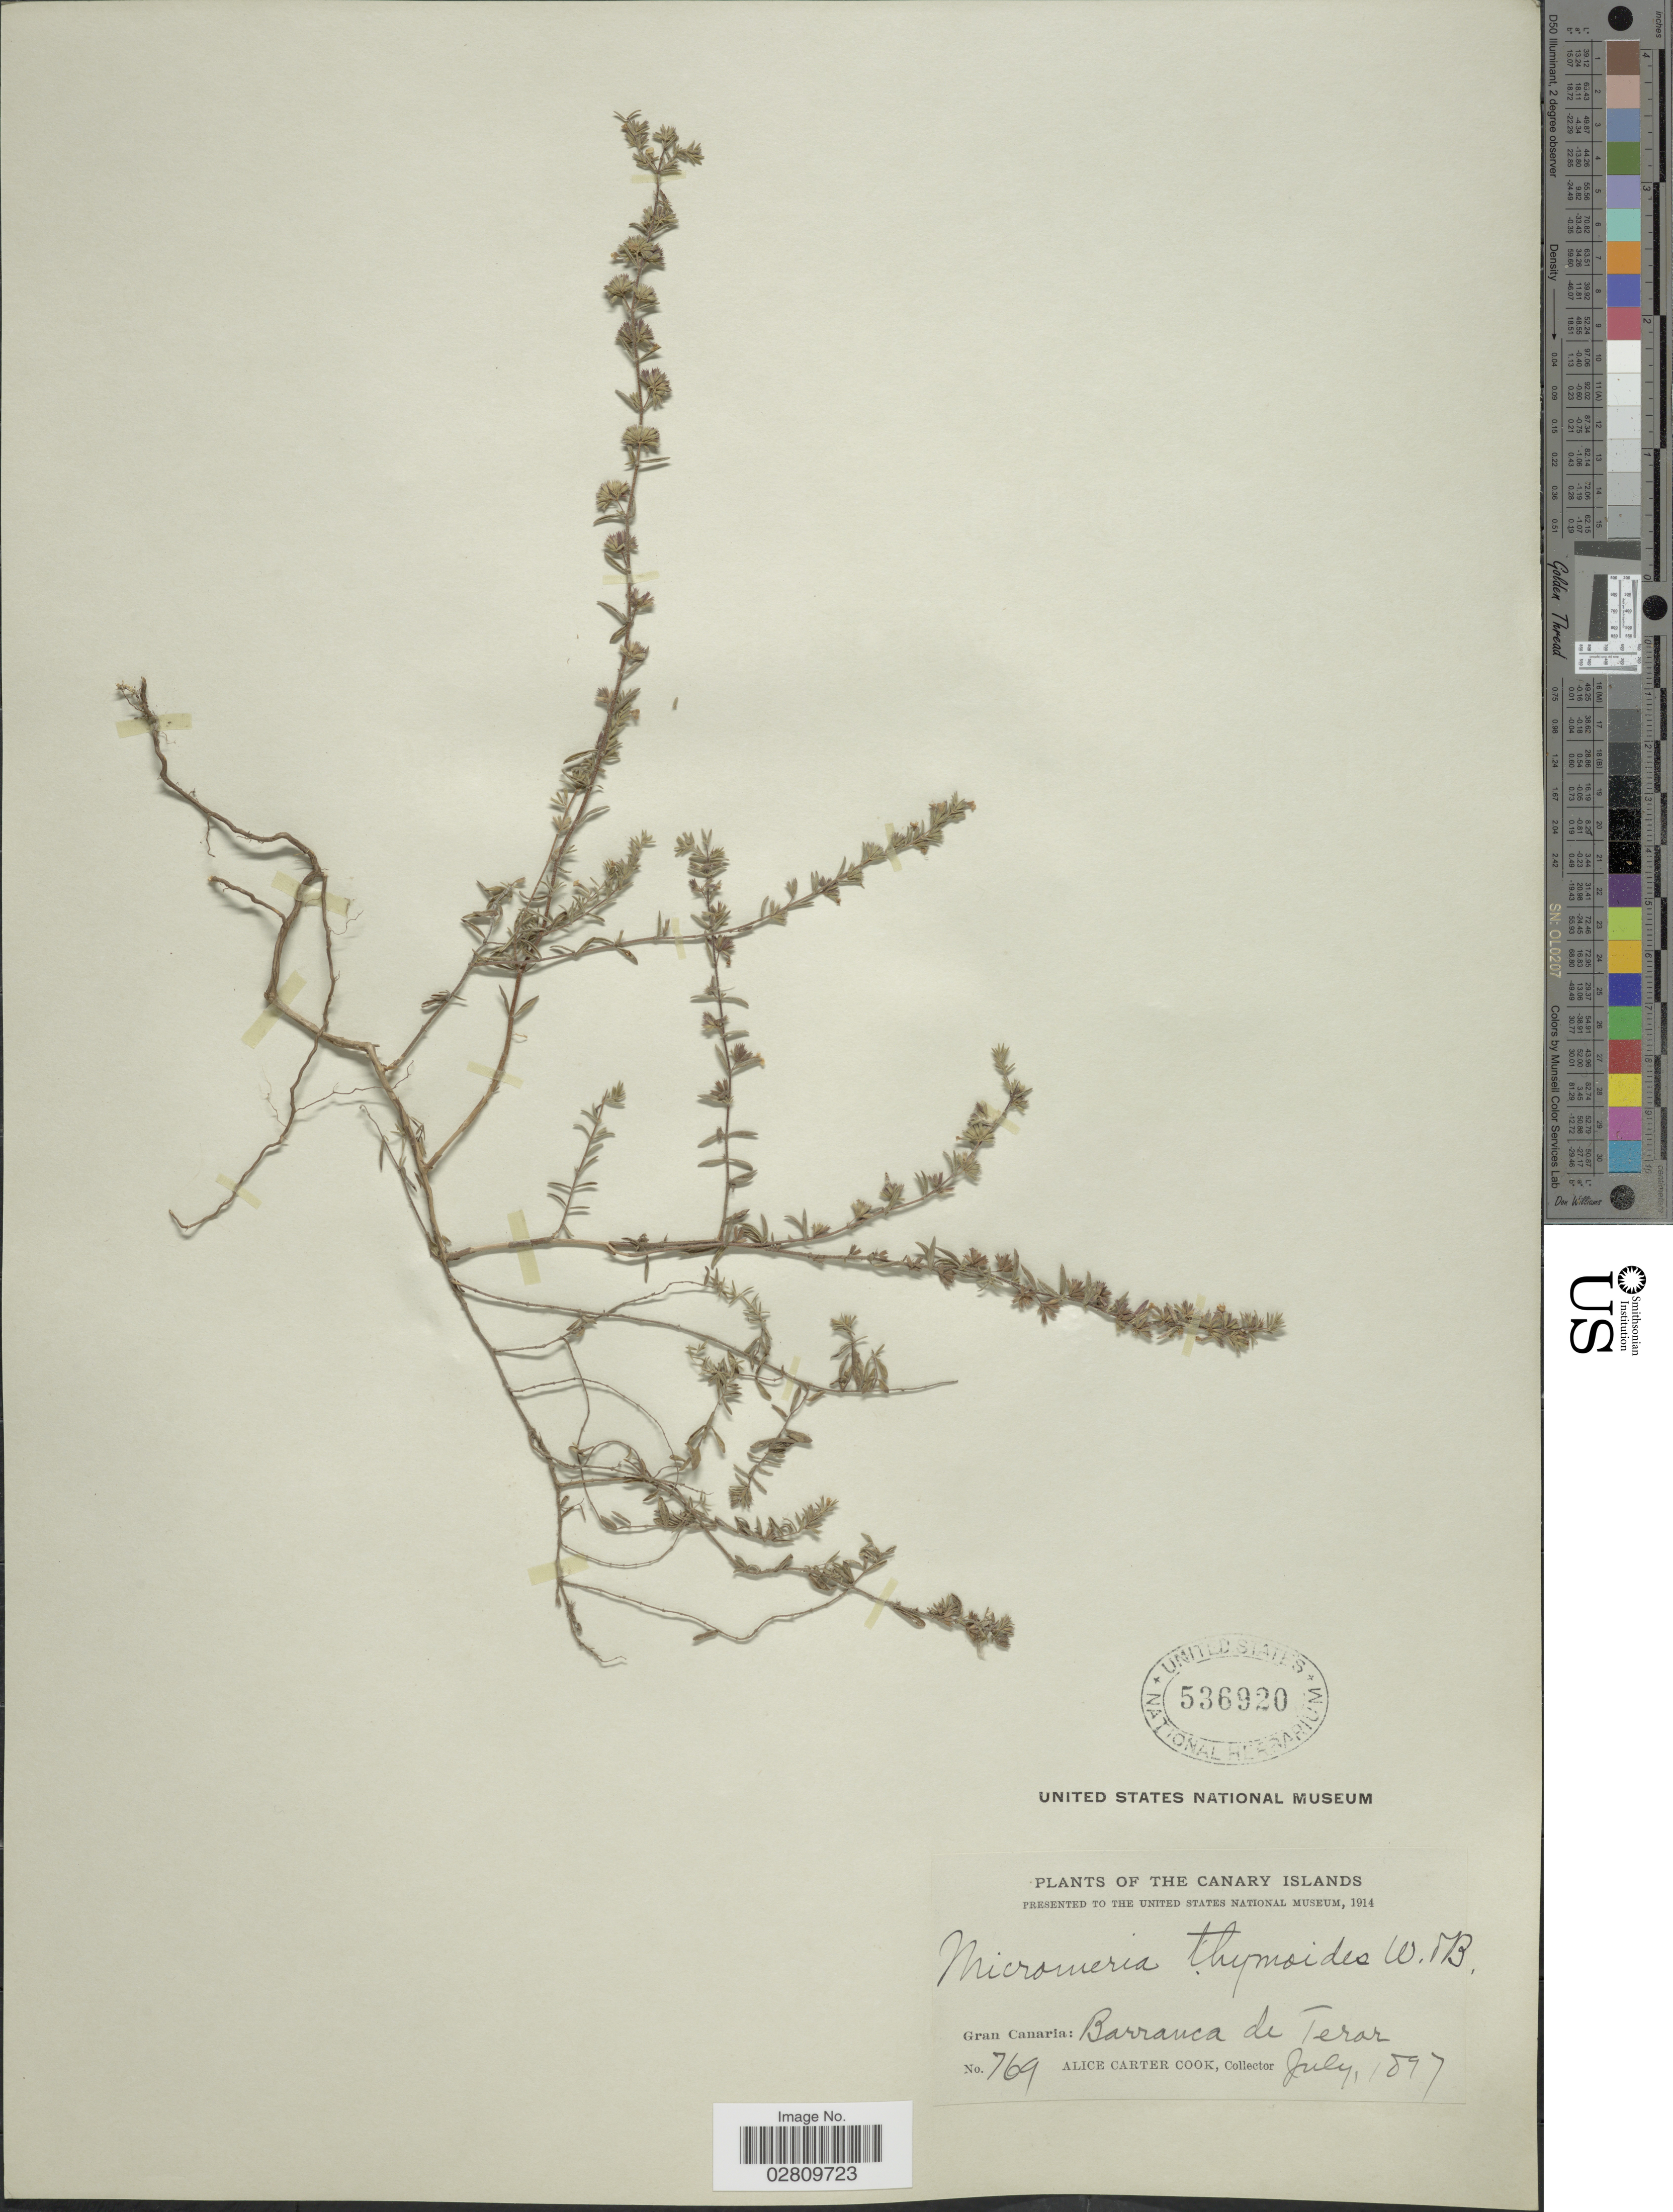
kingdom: Plantae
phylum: Tracheophyta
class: Magnoliopsida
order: Lamiales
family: Lamiaceae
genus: Micromeria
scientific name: Micromeria thymoides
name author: (Sol. ex Lowe) D.A. Webb & Berthel.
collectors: Alice C. Cook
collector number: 769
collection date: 1897-07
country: Spain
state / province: Canarias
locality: Canary Islands. Gran Canaria: Barranca de Terar.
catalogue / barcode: US 536920